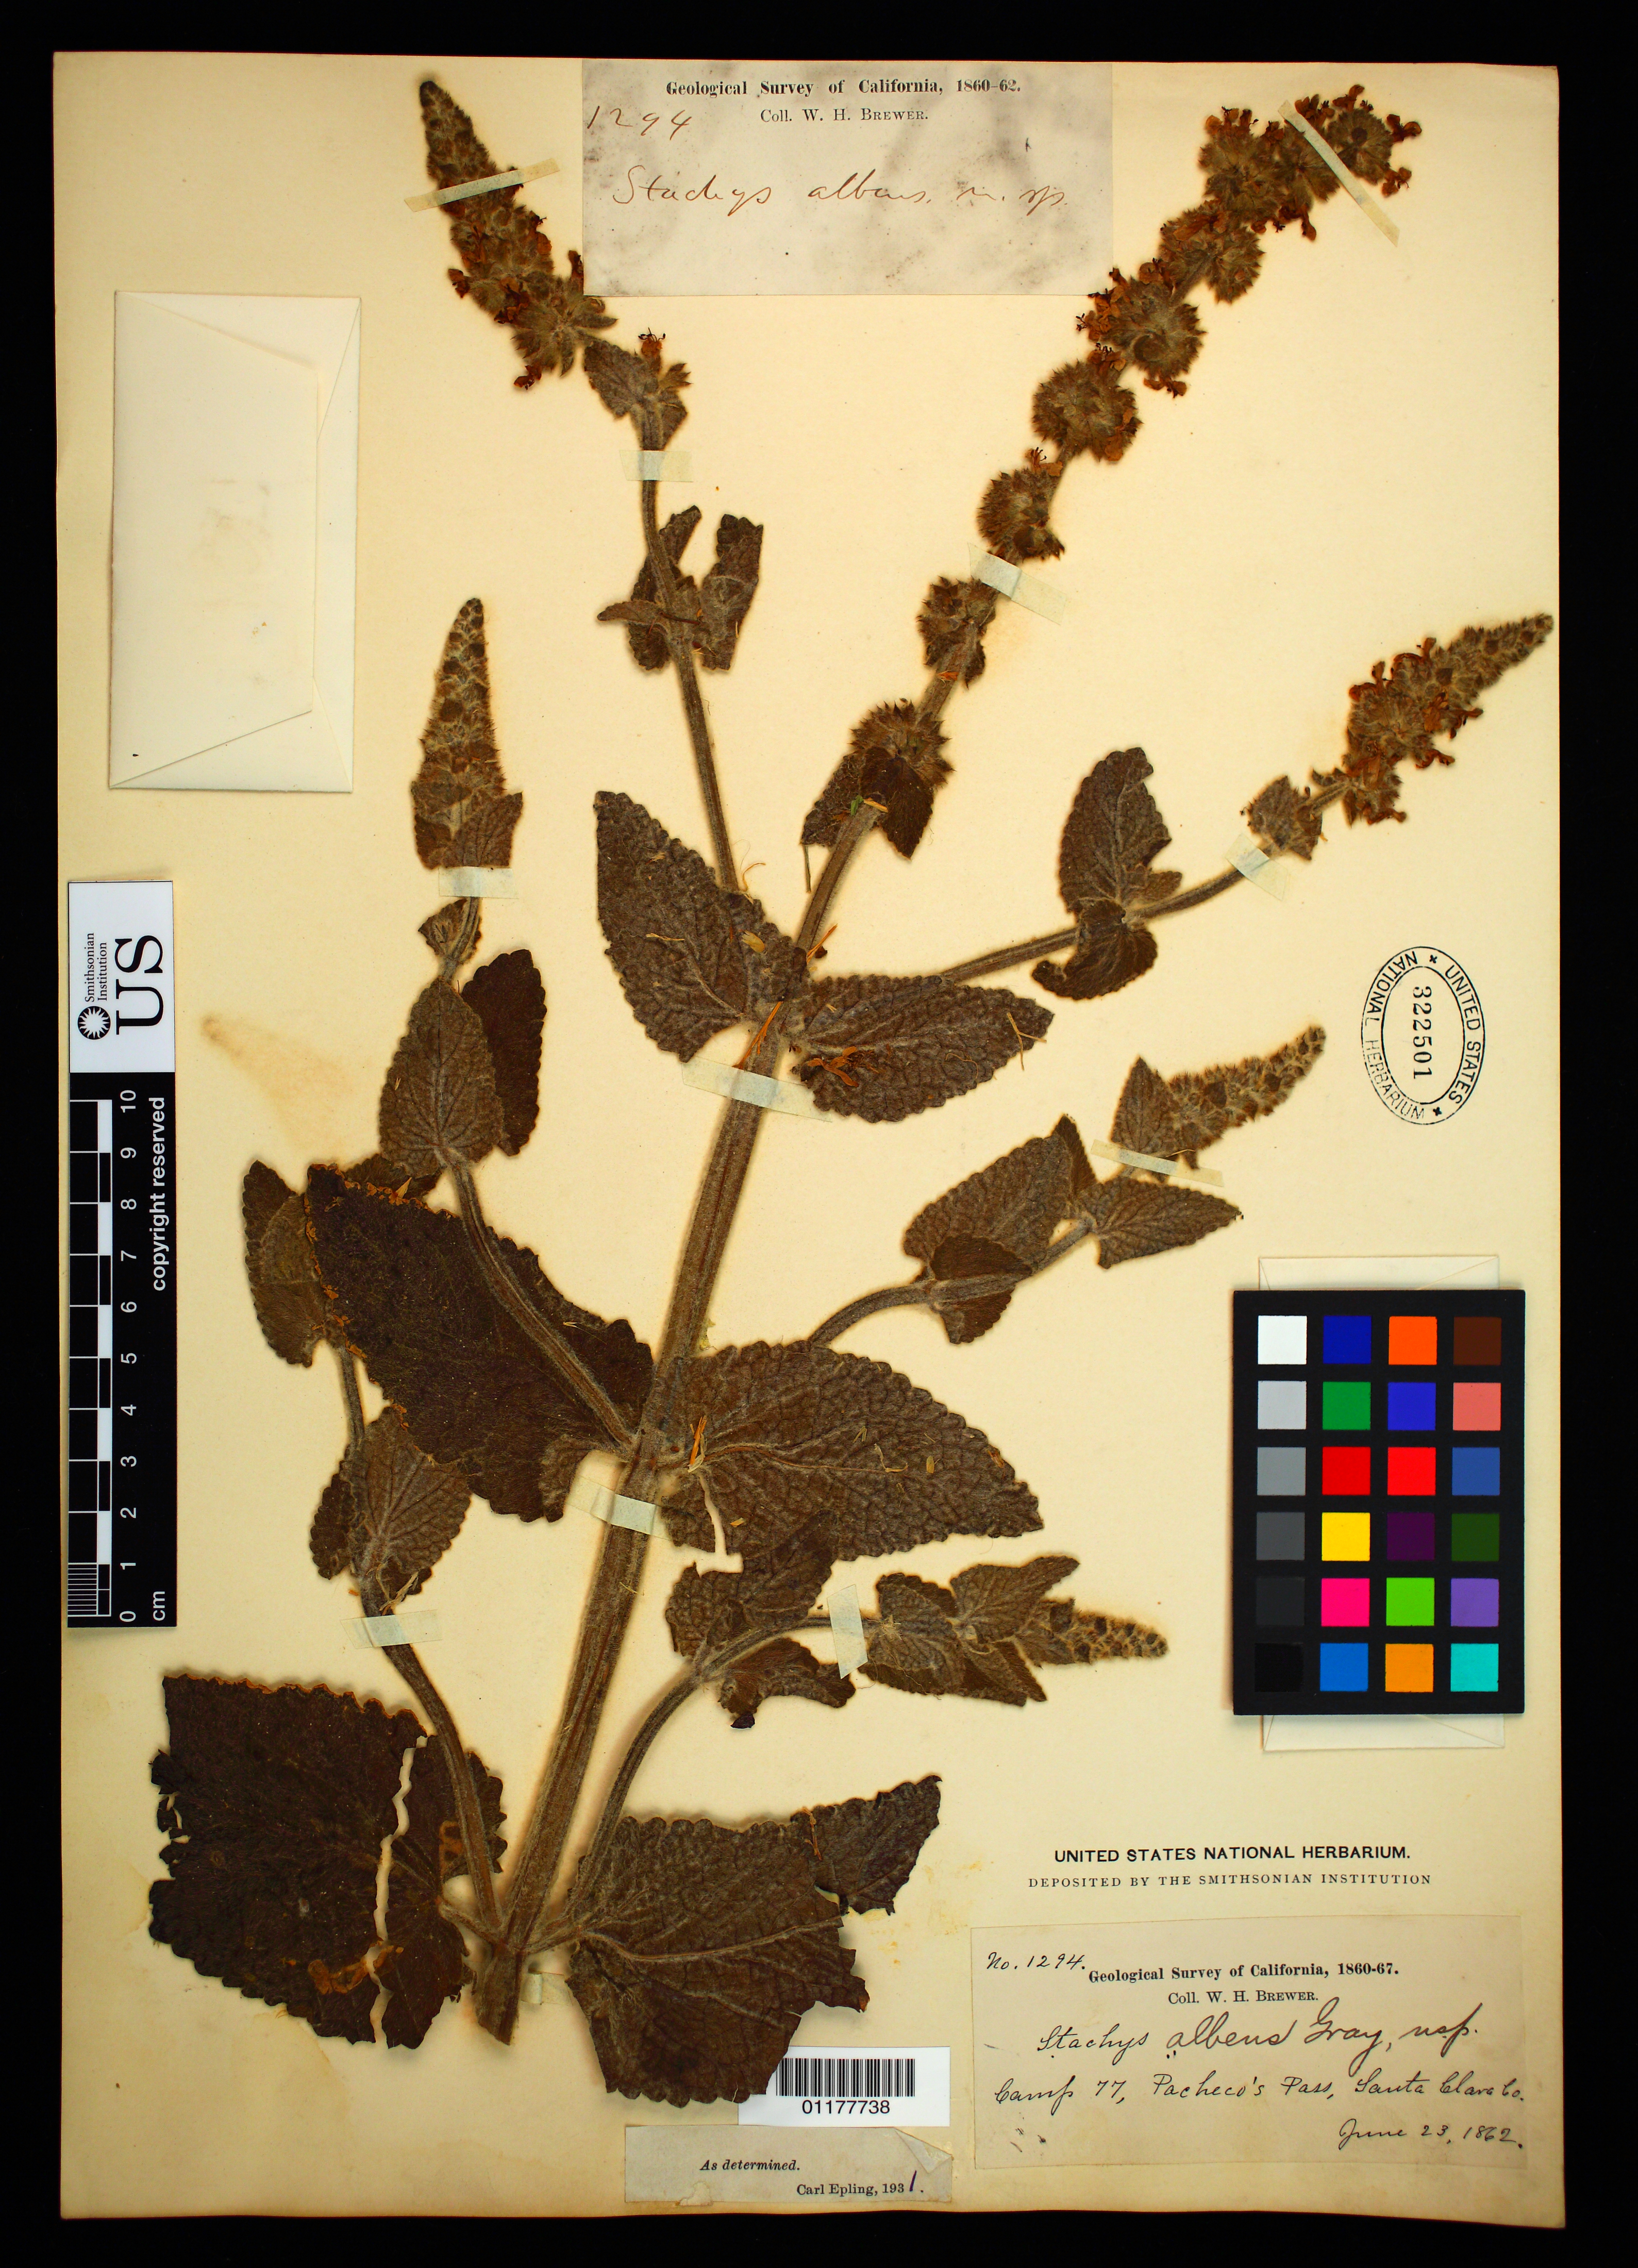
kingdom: Plantae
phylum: Tracheophyta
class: Magnoliopsida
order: Lamiales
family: Lamiaceae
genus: Stachys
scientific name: Stachys albens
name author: A. Gray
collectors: W. H. Brewer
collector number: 1294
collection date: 1862-06-23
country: United States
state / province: California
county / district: Santa Clara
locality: Pacheco's Pass, Camp 77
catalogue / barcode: US 322501